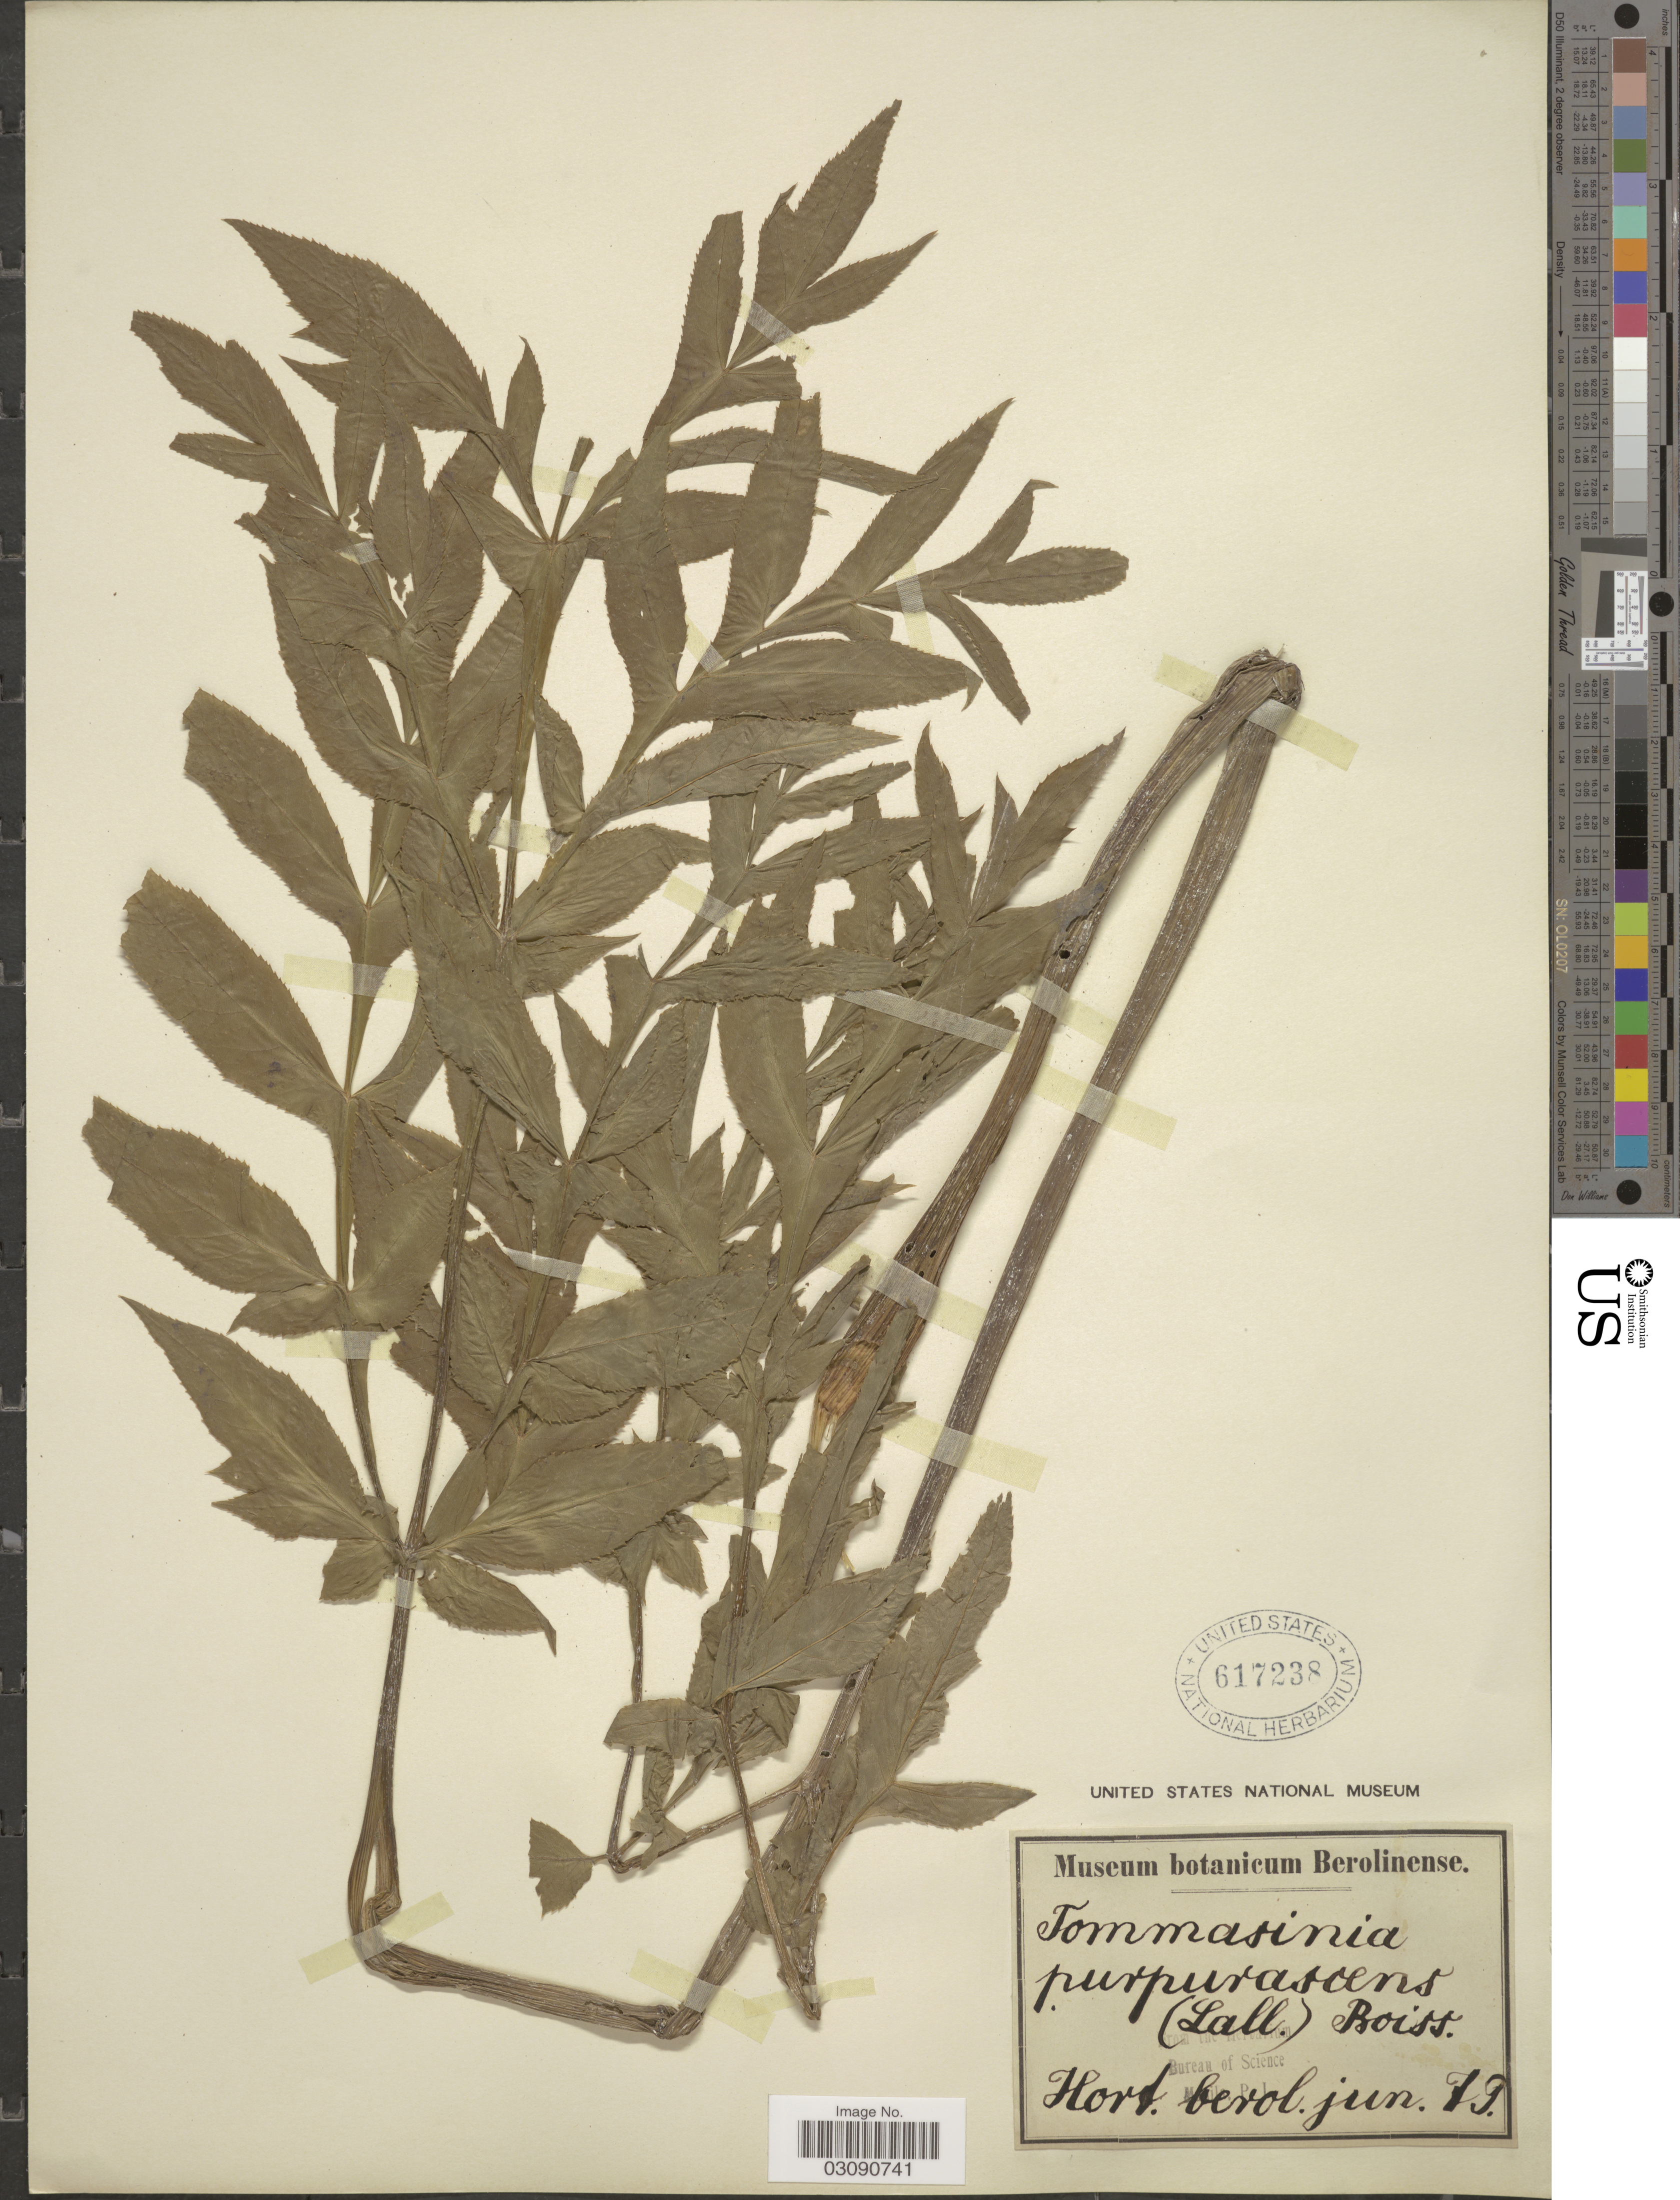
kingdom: Plantae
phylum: Tracheophyta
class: Magnoliopsida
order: Apiales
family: Apiaceae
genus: Angelica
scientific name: Angelica purpurascens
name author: (Avé-Lall.) Gilli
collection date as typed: Transcribed d/m/y: /6/79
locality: Hort. berol.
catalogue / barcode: US 617238